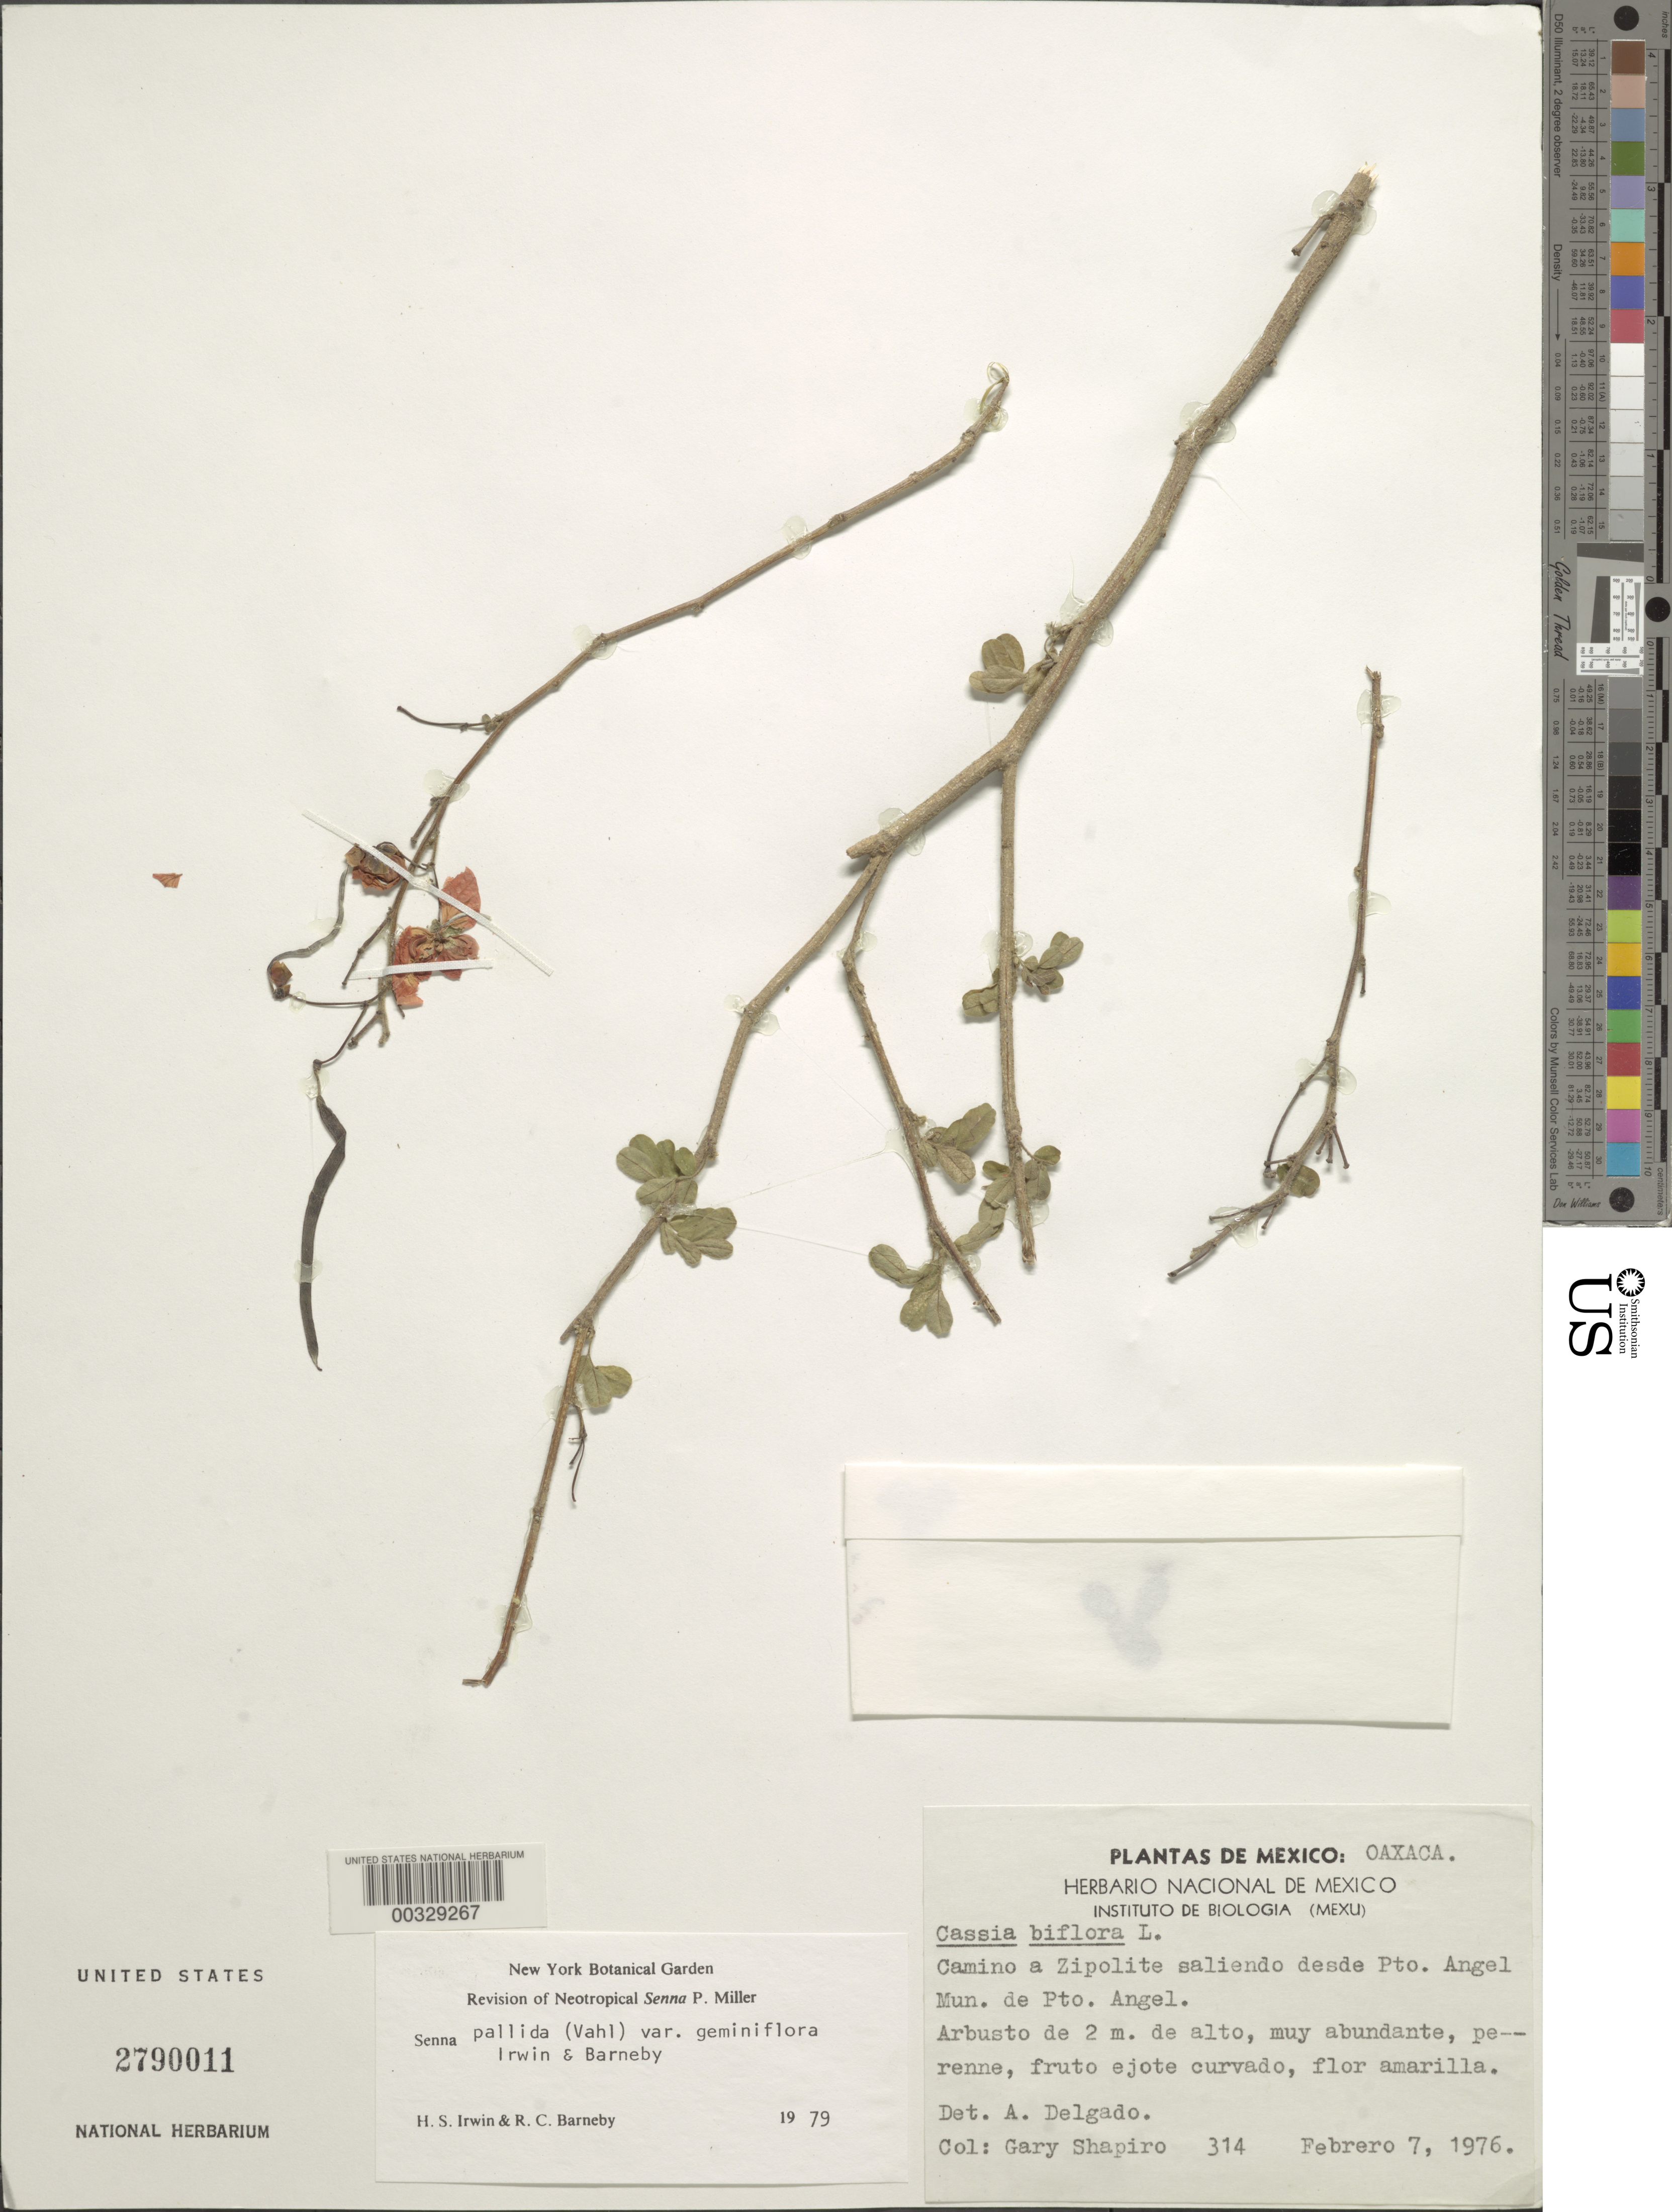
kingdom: Plantae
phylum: Tracheophyta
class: Magnoliopsida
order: Fabales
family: Fabaceae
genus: Senna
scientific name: Senna pallida var. geminiflora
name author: H.S. Irwin & Barneby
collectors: G. Shapiro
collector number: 314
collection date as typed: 07 Feb 1976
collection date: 1976-02-07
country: Mexico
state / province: Oaxaca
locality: Puerto angel mun. (?), road by zipolite projecting from pto. angel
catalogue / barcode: US 2790011